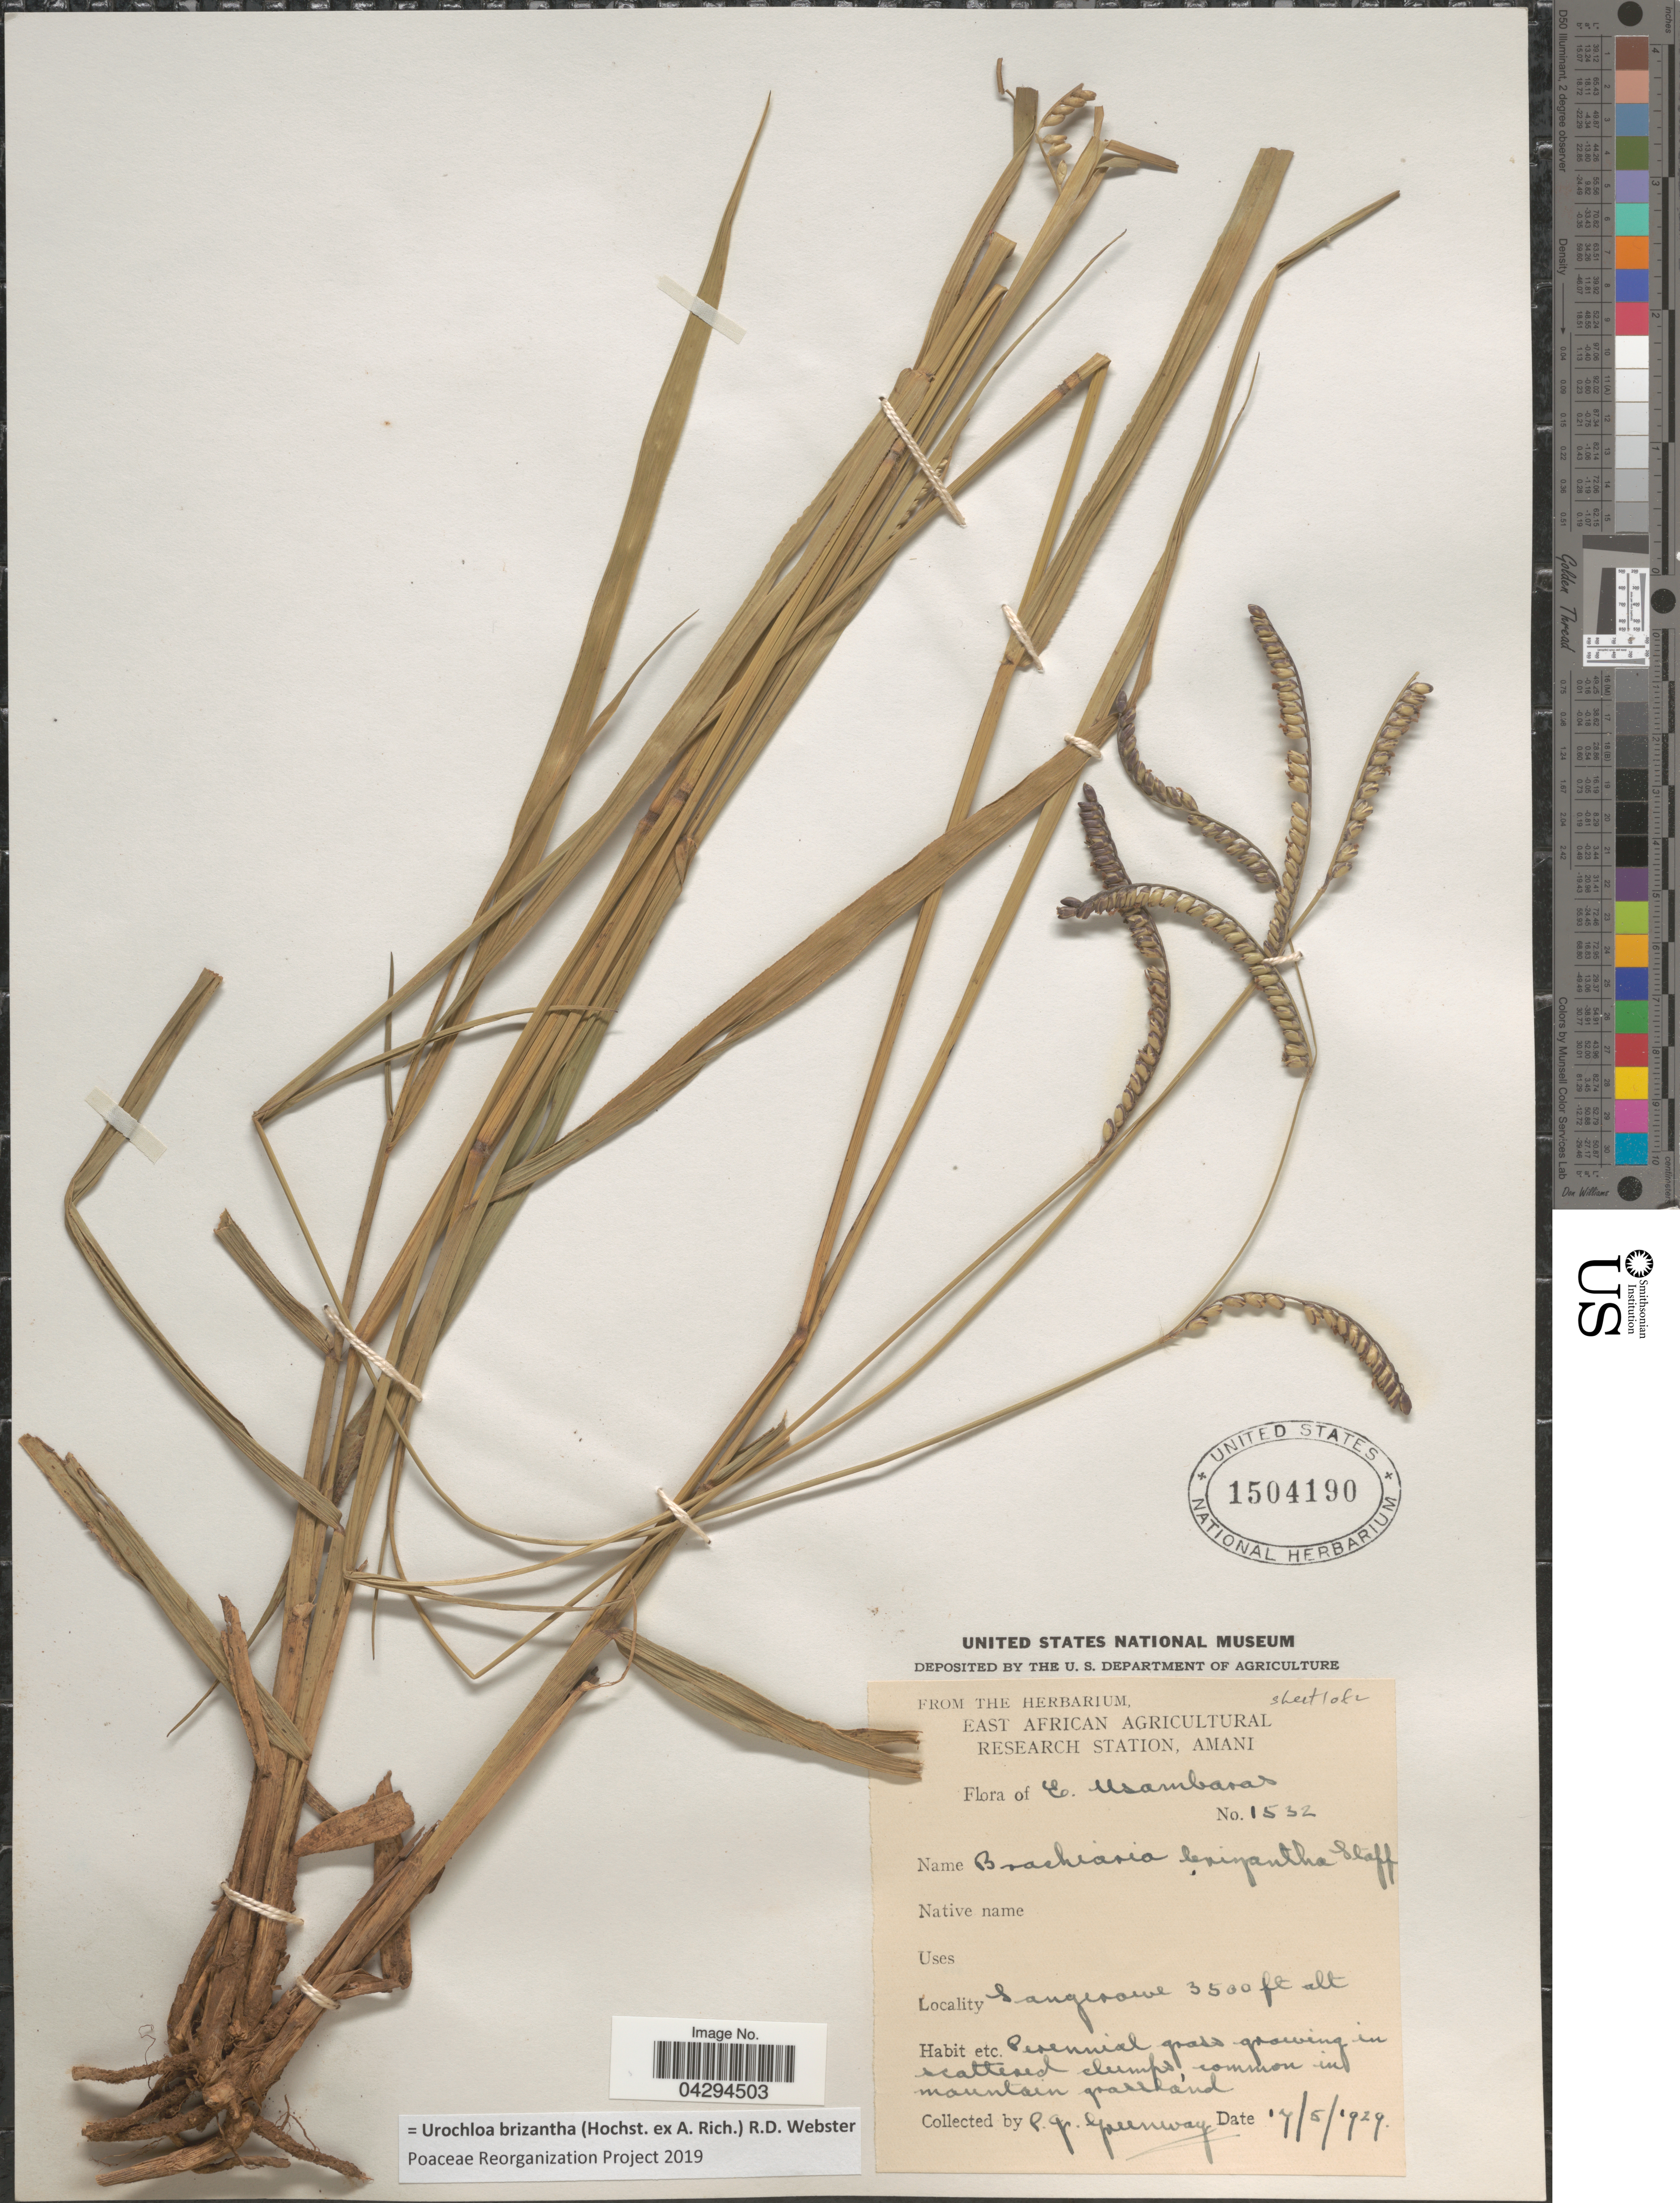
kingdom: Plantae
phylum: Tracheophyta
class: Liliopsida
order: Poales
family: Poaceae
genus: Urochloa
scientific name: Urochloa brizantha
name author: (Hochst. ex A. Rich.) R.D. Webster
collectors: P. J. Greenway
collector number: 1532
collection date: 1929-05-17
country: Tanzania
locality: E. Usambaras. Sangerawe.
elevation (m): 1067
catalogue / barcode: US 1504190